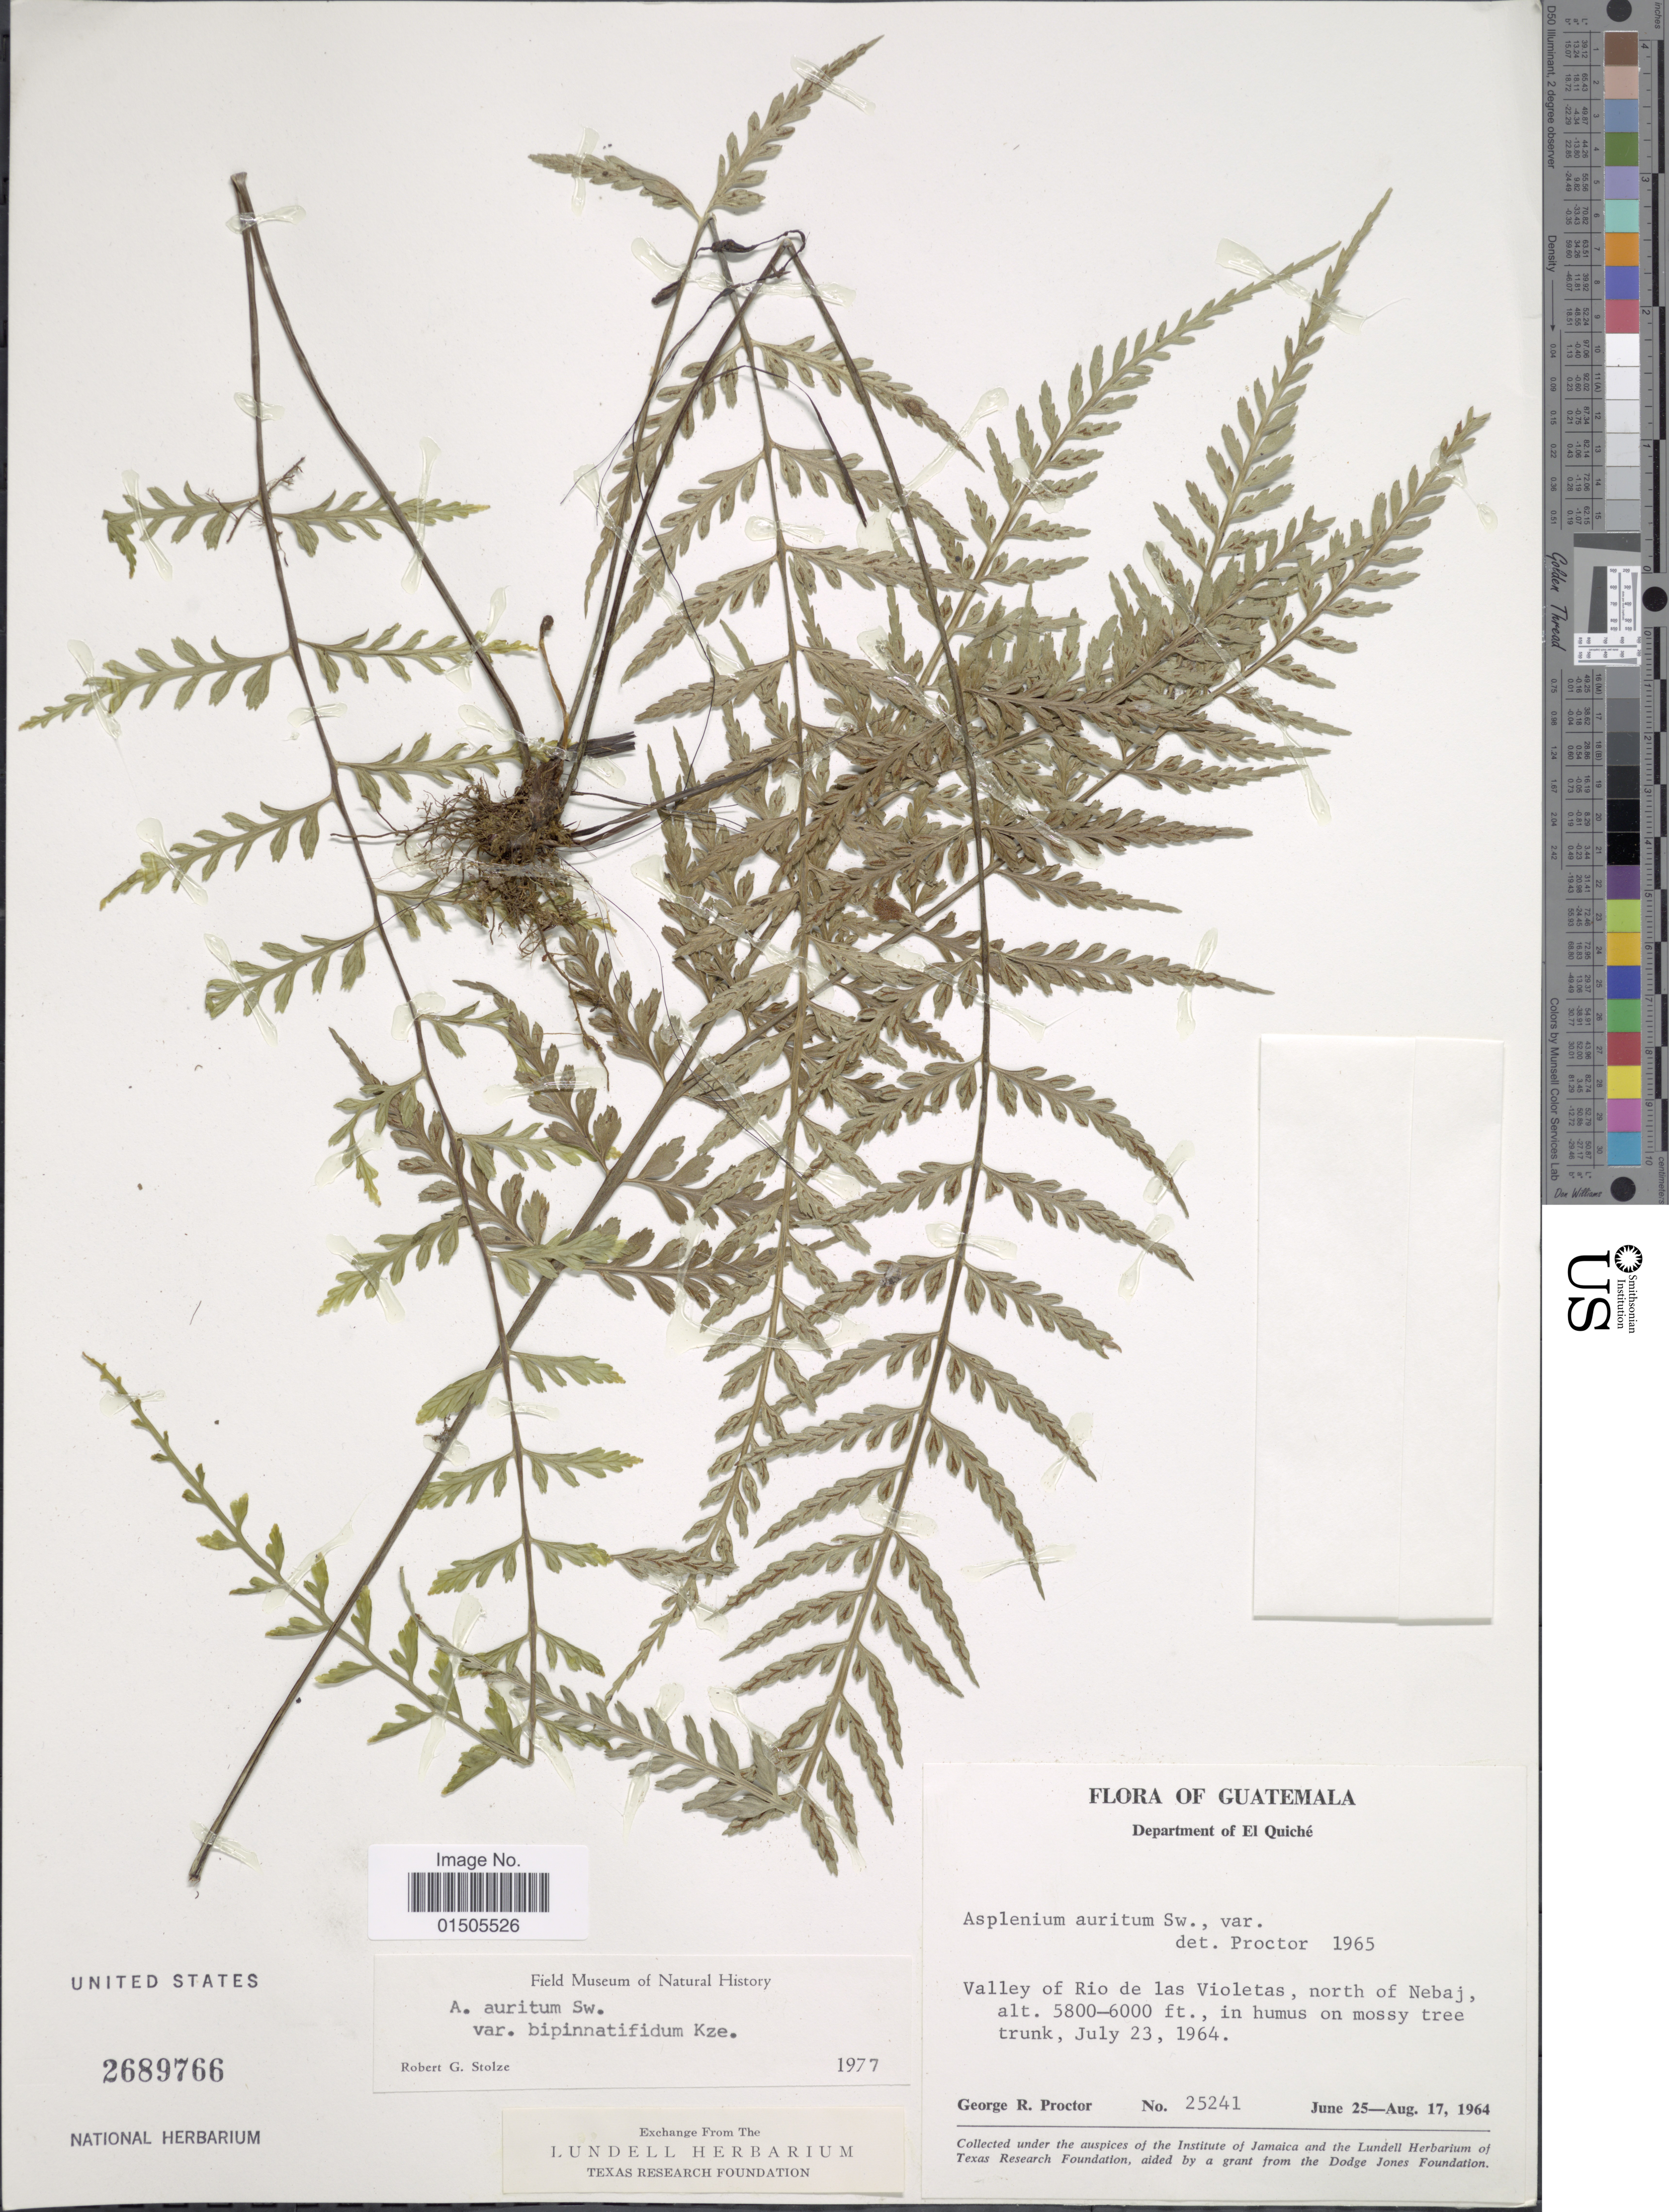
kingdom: Plantae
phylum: Tracheophyta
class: Polypodiopsida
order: Polypodiales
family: Aspleniaceae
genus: Asplenium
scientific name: Asplenium auritum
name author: Sw.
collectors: G. R. Proctor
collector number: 25241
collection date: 1964-06-02/1964-08-17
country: Guatemala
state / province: El Quiché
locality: Valley of Rio de Las Violetas, north of Nebaj, in humus on mossy tree trunk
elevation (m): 1768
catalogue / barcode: US 2689766